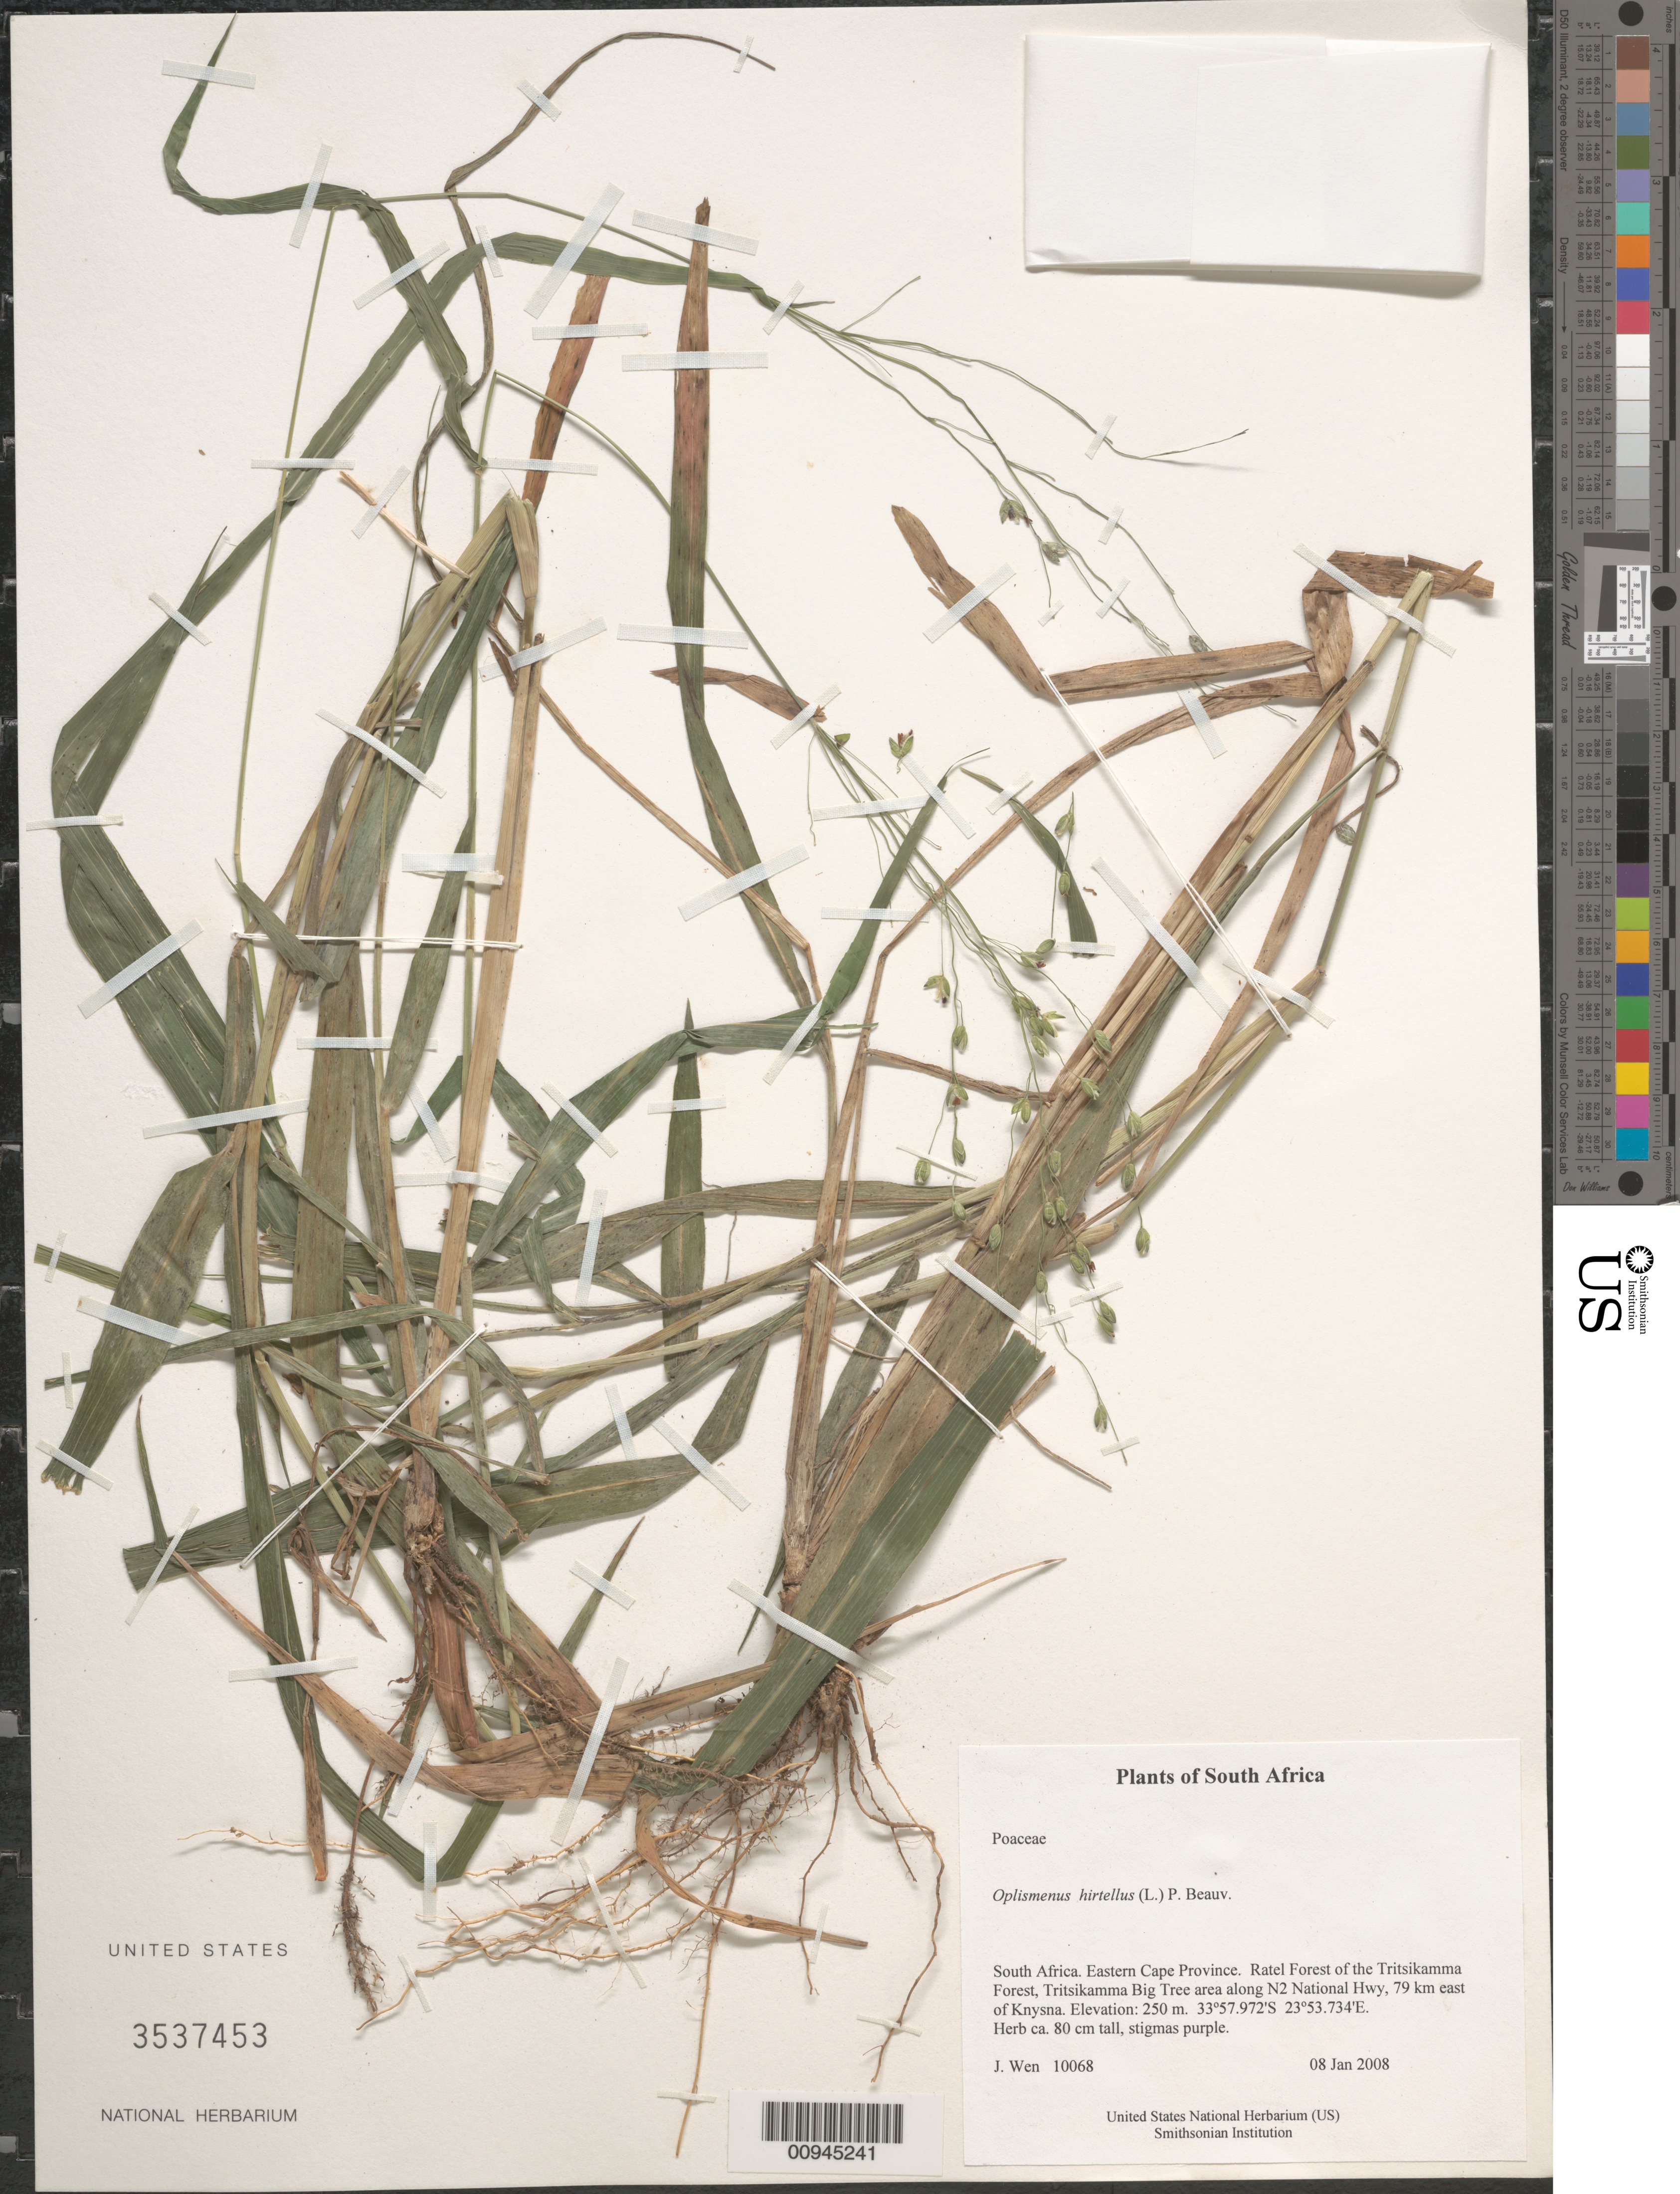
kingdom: Plantae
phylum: Tracheophyta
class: Liliopsida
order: Poales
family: Poaceae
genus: Oplismenus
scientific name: Oplismenus hirtellus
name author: (L.) P. Beauv.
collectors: J. Wen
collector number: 10068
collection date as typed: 08 Jan 2008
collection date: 2008-01-08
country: South Africa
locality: Eastern Cape Province. Ratel Forest of the Tritsikamma Forest, Tritsikamma Big Tree area along N2 National Hwy, 79 km east of Knysna.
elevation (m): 250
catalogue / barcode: US 3537453